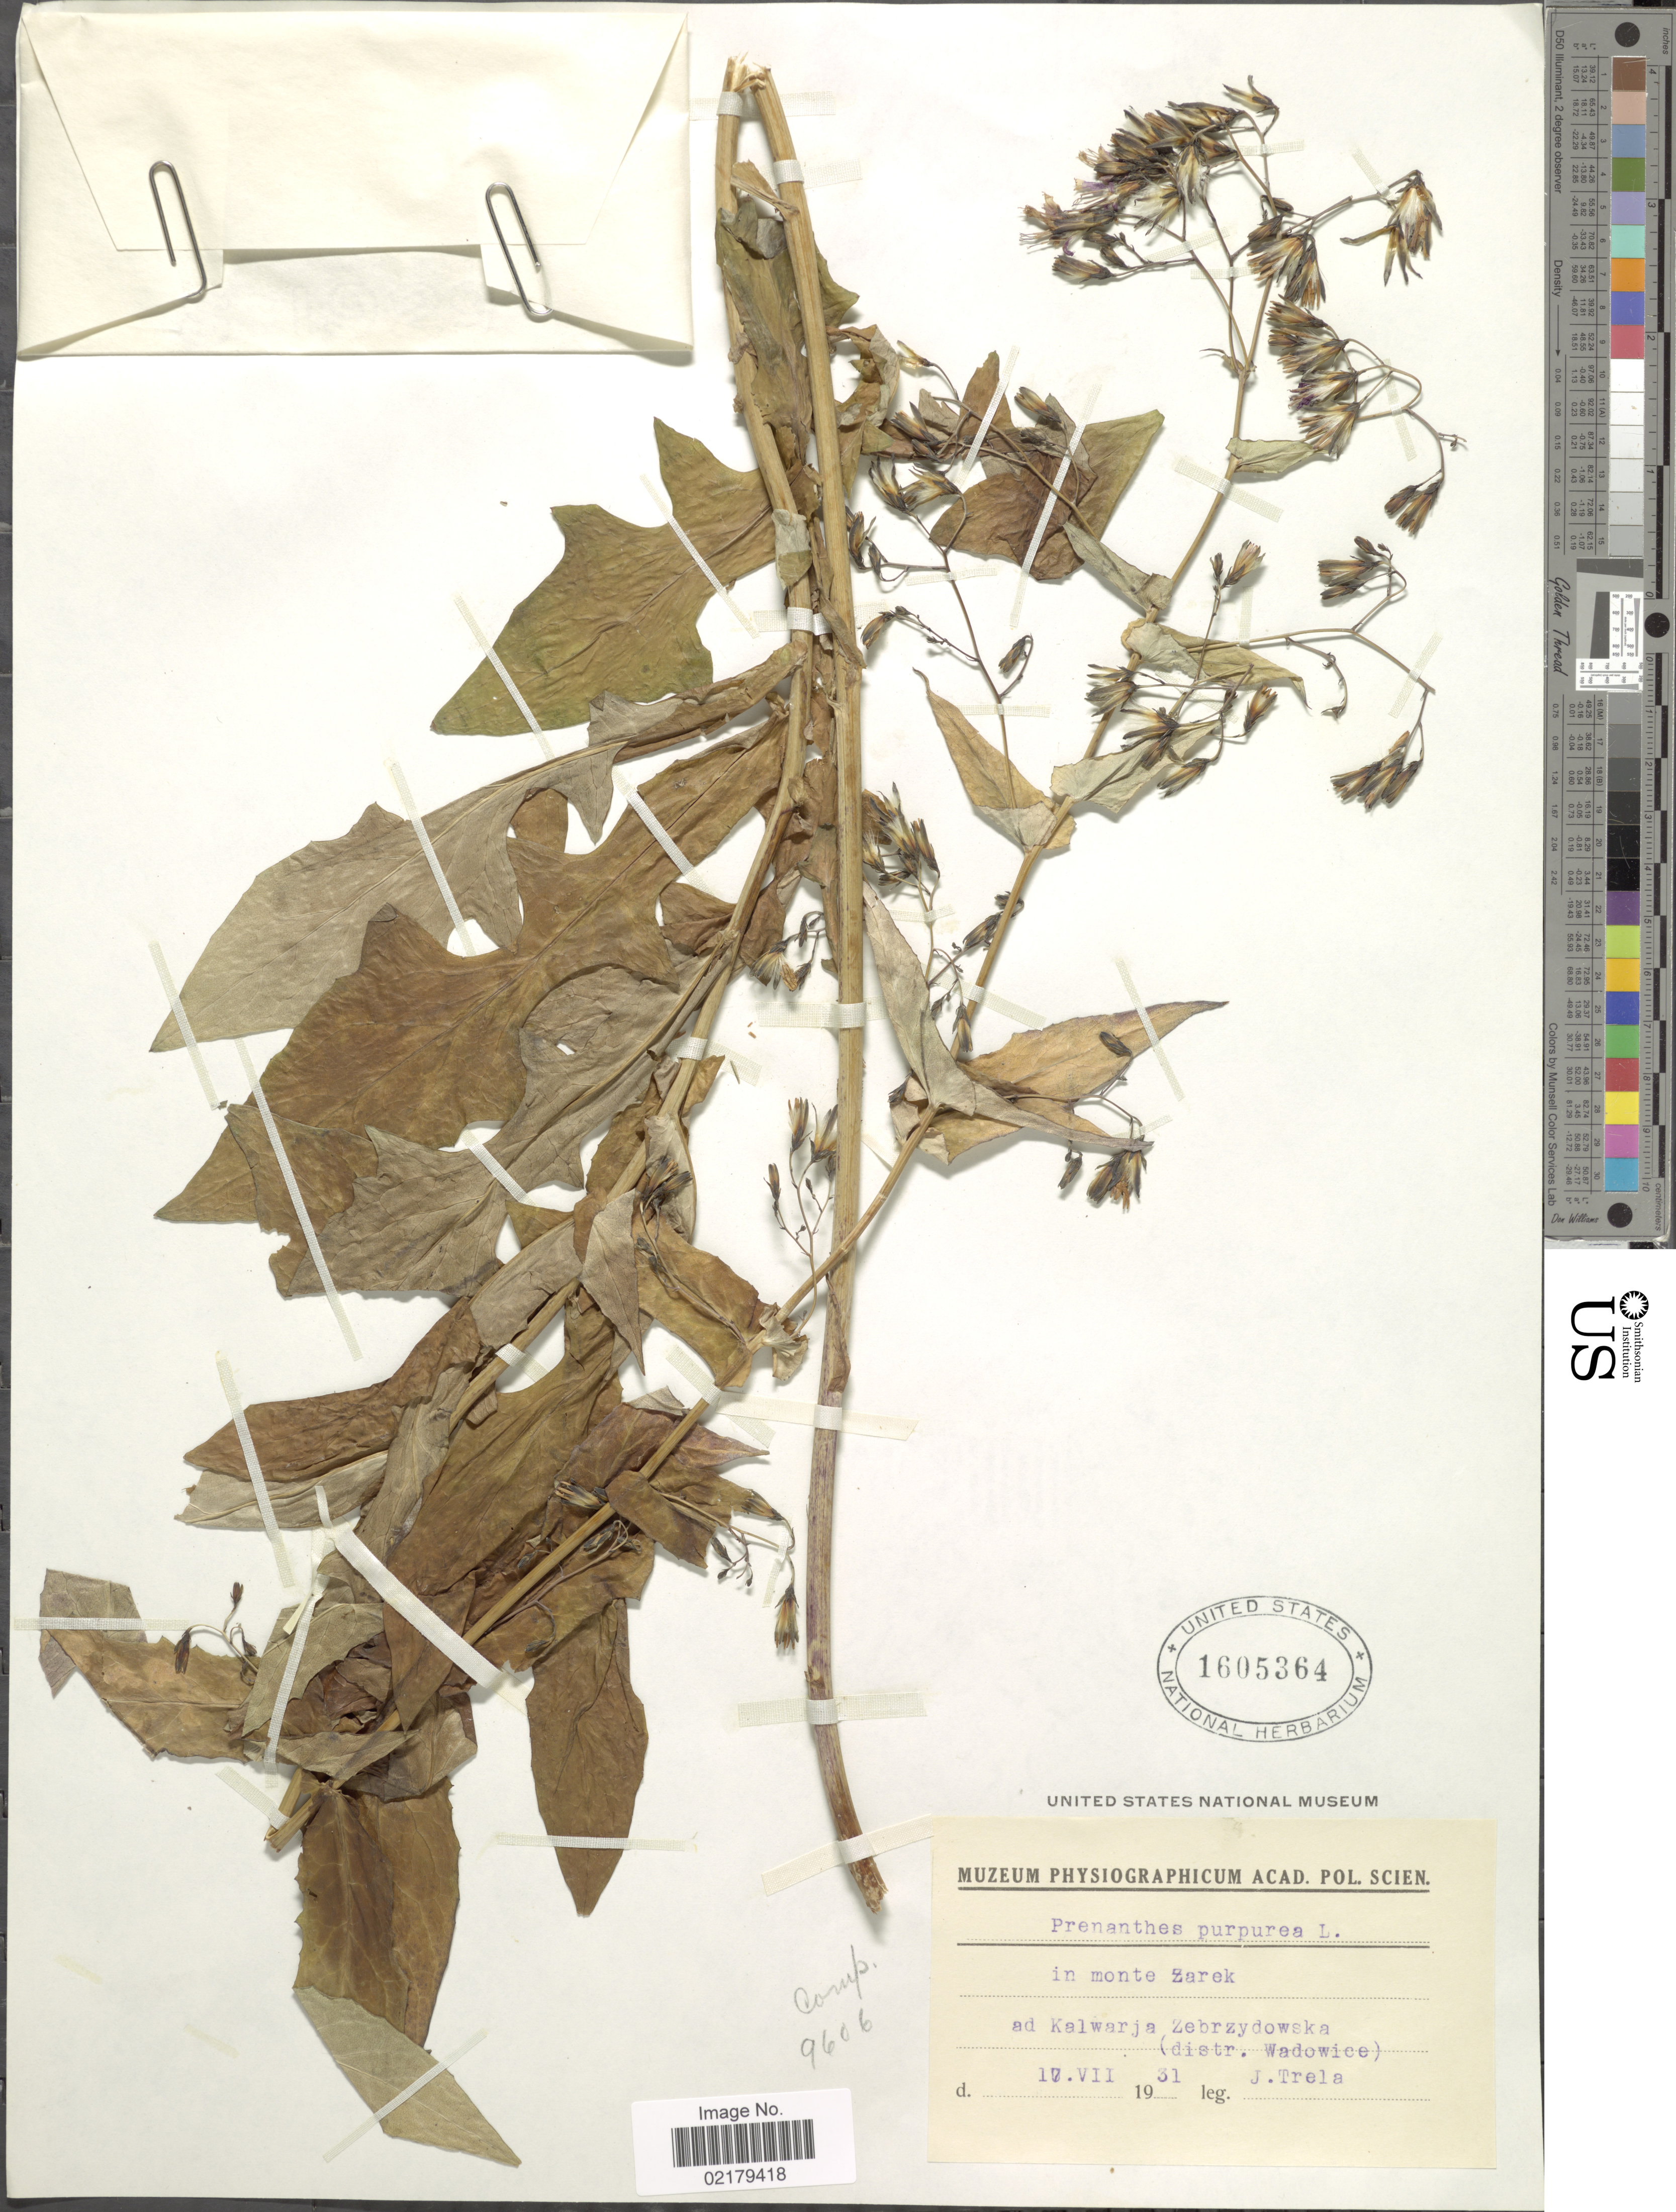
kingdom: Plantae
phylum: Tracheophyta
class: Magnoliopsida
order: Asterales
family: Asteraceae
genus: Prenanthes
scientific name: Prenanthes purpurea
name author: L.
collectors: J. Trela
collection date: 1931-07-17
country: Poland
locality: In monte Zarek, ad Kalwarja Zebrzydowska (distr. Wadowice)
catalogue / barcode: US 1605364